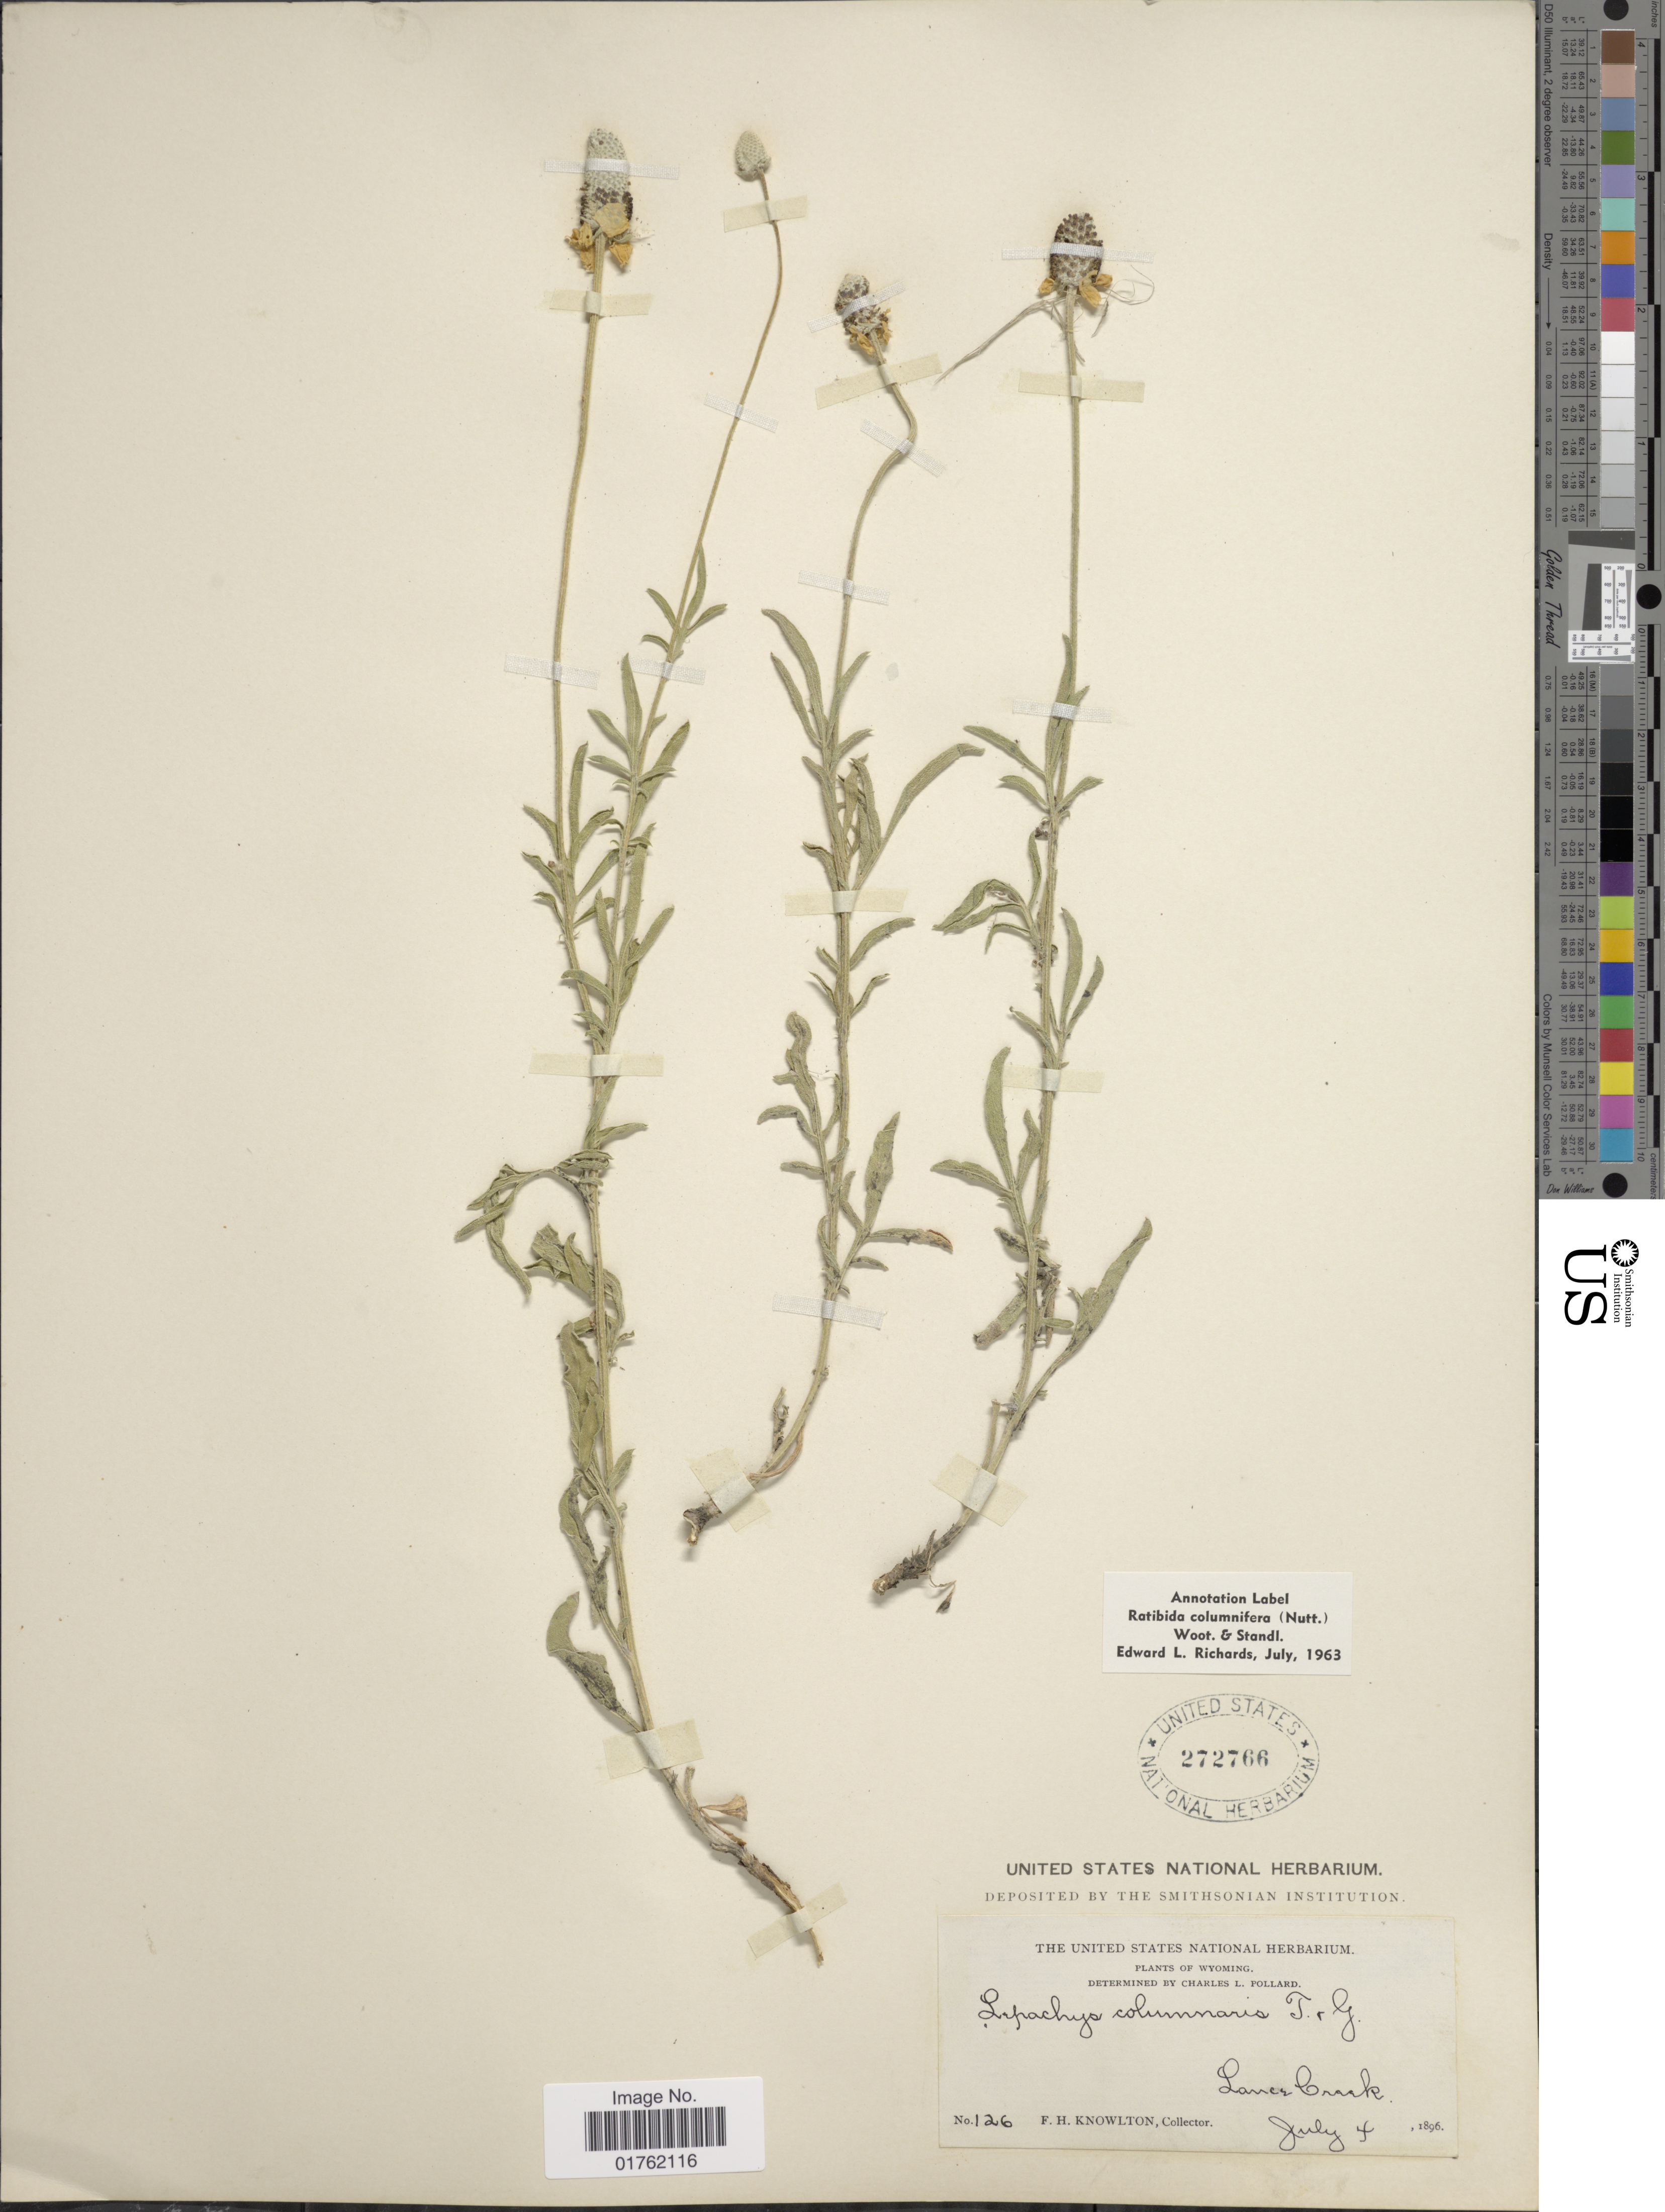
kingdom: Plantae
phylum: Tracheophyta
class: Magnoliopsida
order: Asterales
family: Asteraceae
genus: Ratibida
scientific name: Ratibida columnaris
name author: (Pursh) D. Don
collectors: F. H. Knowlton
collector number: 126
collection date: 1896-07-04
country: United States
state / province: Wyoming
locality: Lance Creek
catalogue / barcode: US 272766